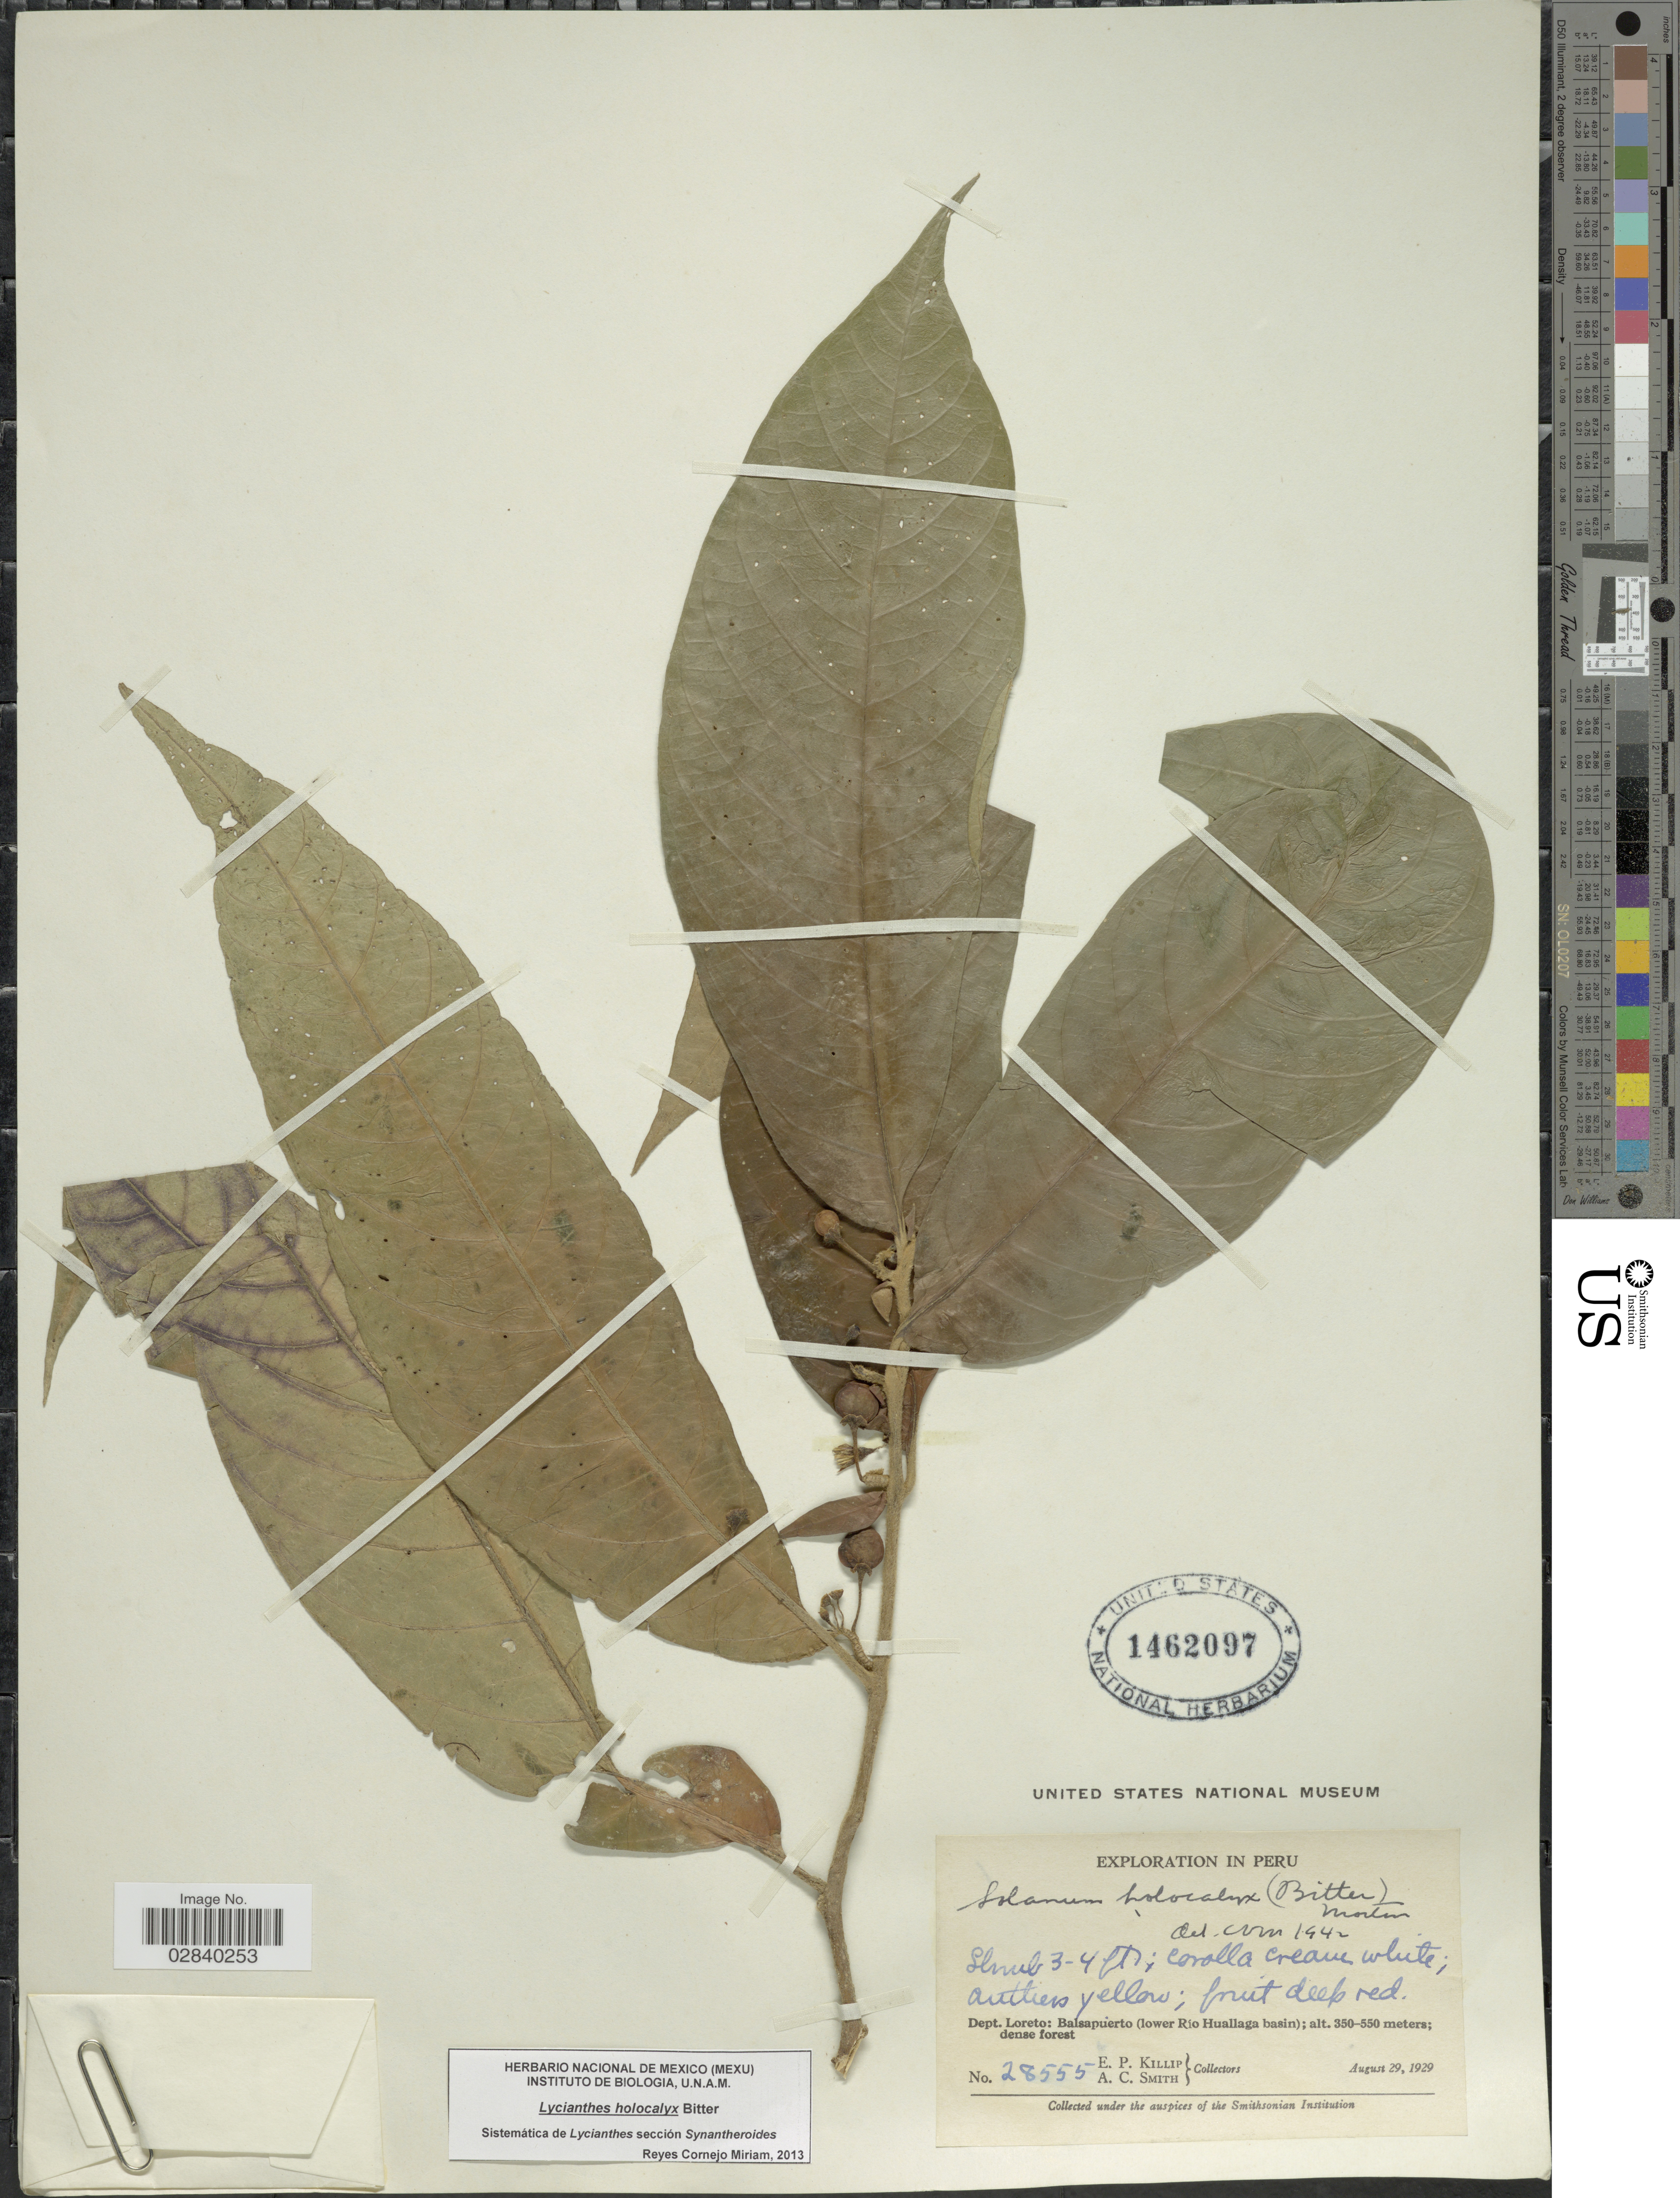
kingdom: Plantae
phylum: Tracheophyta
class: Magnoliopsida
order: Solanales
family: Solanaceae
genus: Lycianthes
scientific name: Lycianthes holocalyx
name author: Bitter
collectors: E. P. Killip & A. C. Smith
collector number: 28555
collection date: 1929-08-29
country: Peru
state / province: Loreto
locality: Dept. Loreto: Balsapuerto (lower Río Huallaga basin).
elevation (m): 350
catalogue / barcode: US 1462097